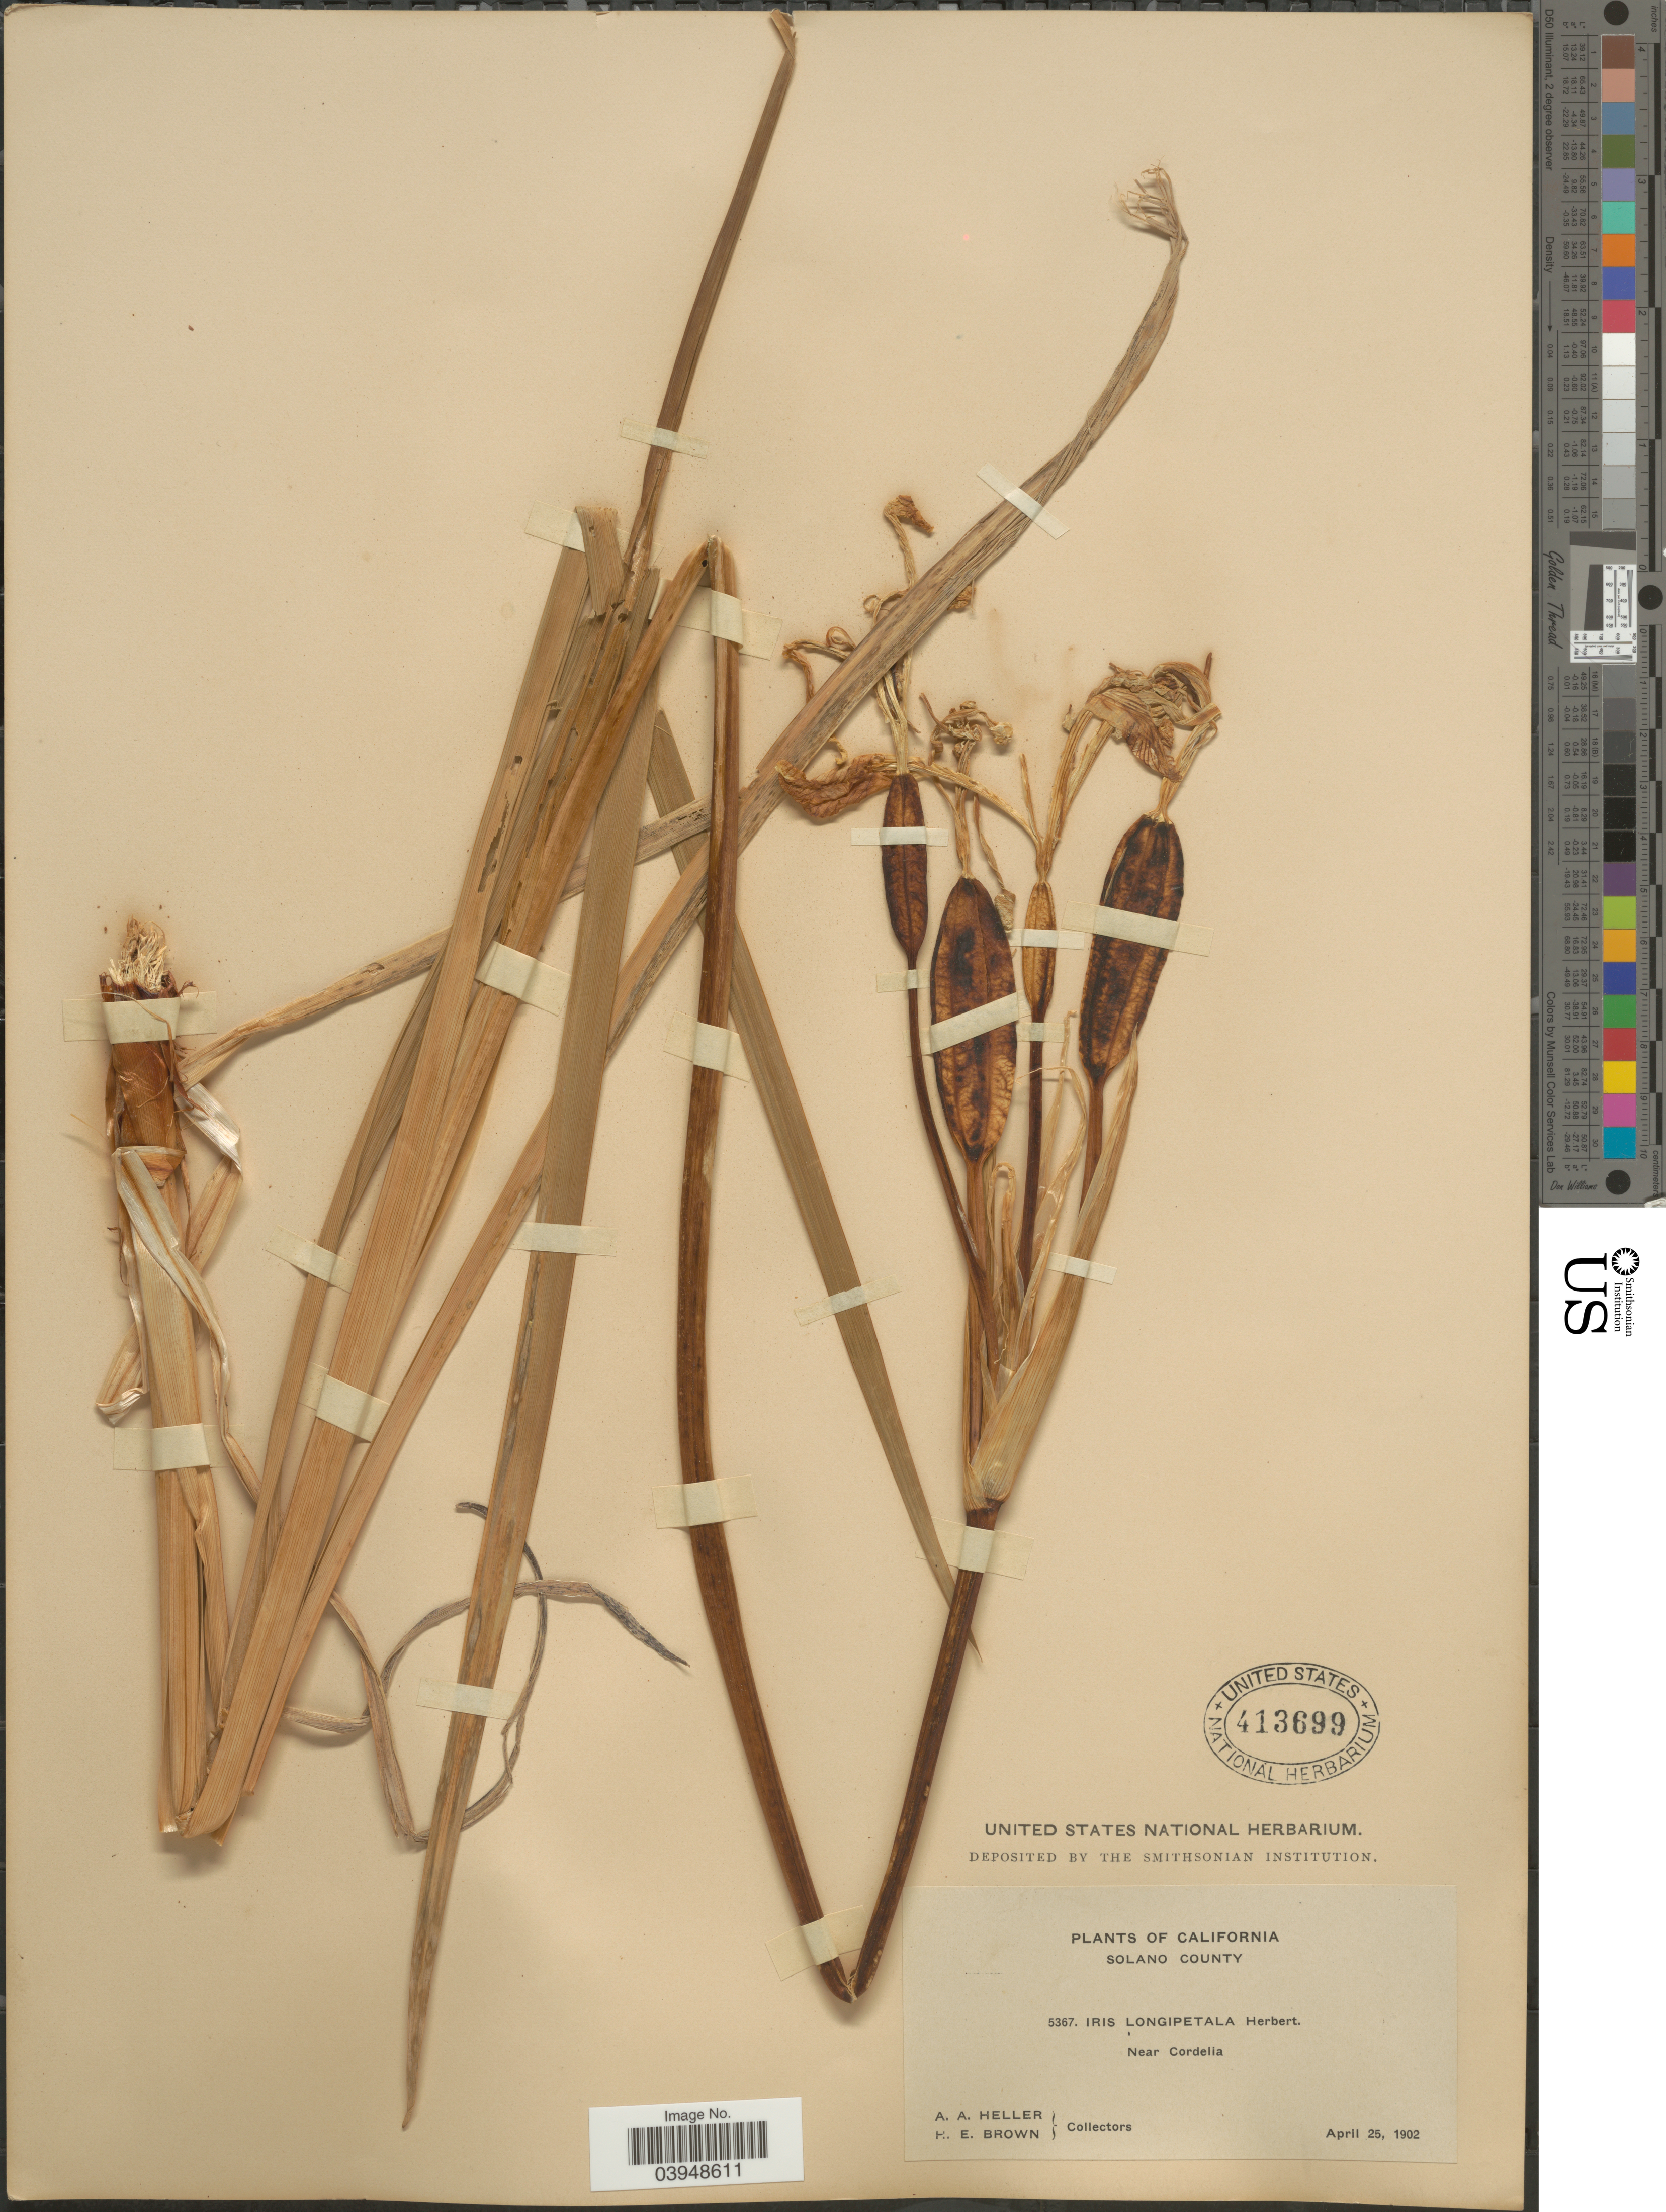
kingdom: Plantae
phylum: Tracheophyta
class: Liliopsida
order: Asparagales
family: Iridaceae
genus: Iris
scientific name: Iris longipetala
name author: Herb.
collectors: A. A. Heller & H. E. Brown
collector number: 5367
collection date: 1902-04-25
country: United States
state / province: California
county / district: Solano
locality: Solano County. Near Cordelia.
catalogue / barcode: US 413699